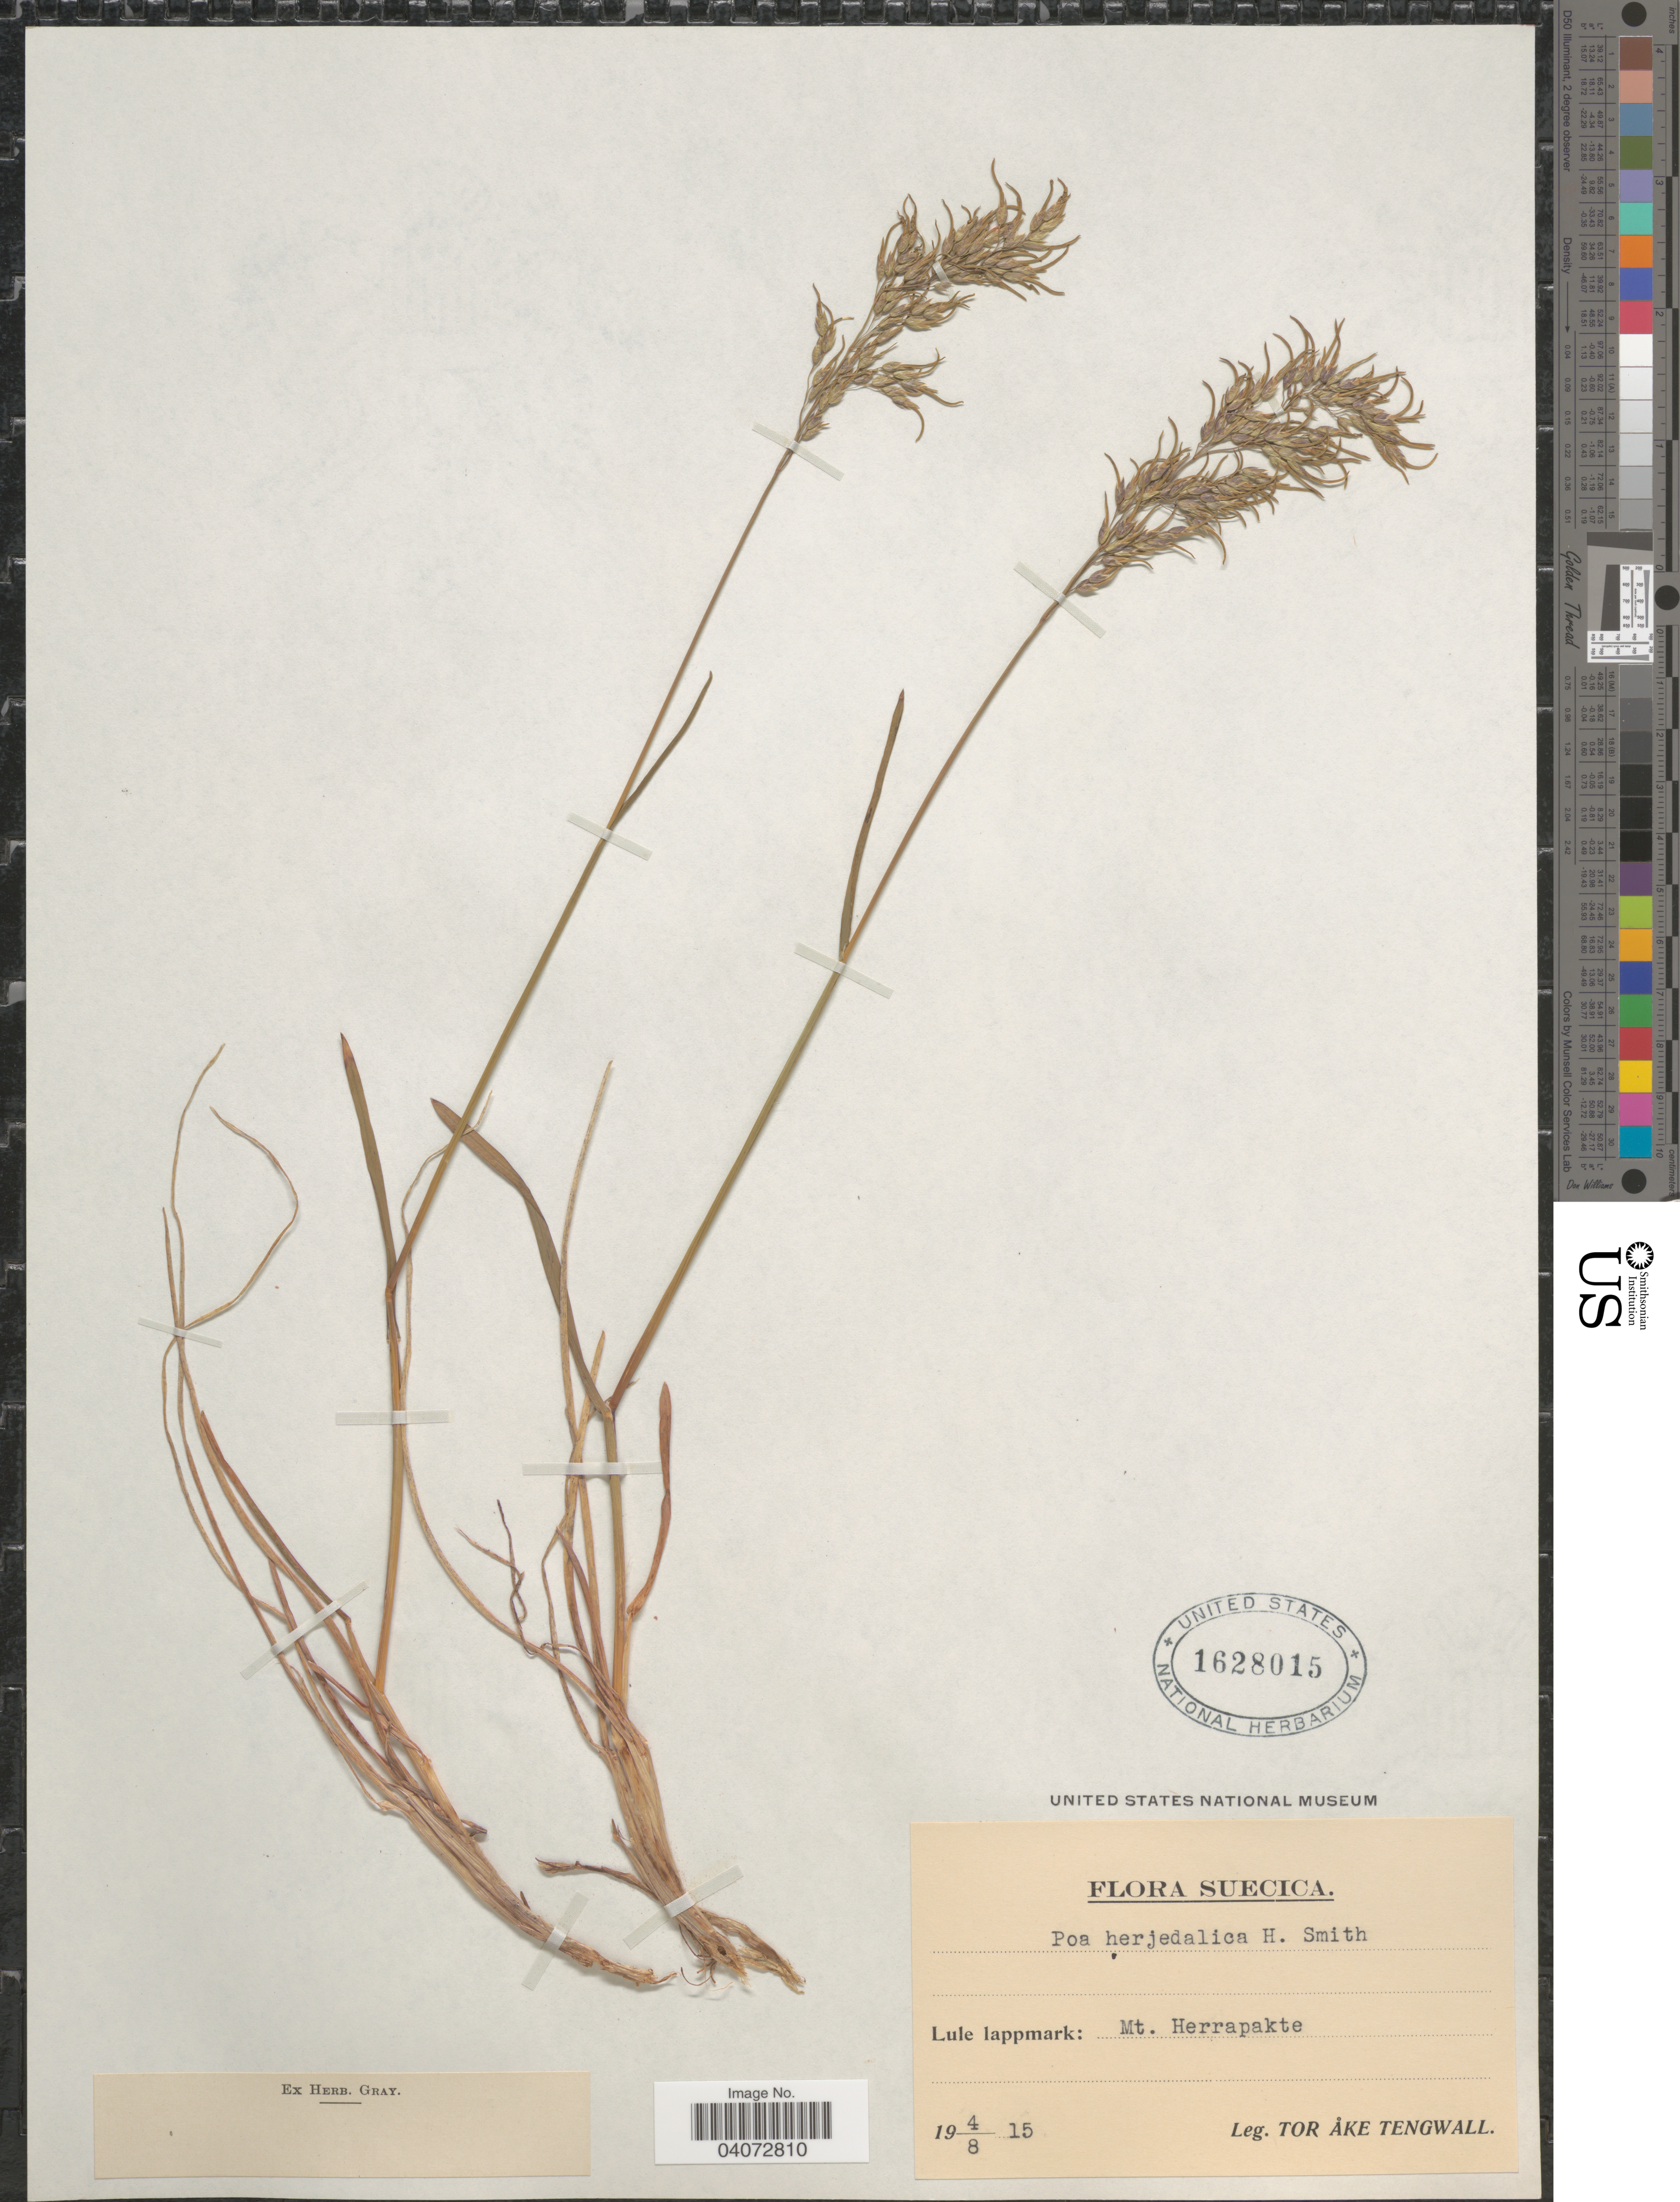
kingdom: Plantae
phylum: Tracheophyta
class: Liliopsida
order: Poales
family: Poaceae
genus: Poa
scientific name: Poa x herjedalica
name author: Harry Sm.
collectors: T. Tengwall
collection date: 1915-08-04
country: Sweden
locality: Suecica. Lule lappmark: Mt. Herrapakte.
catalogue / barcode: US 1628015